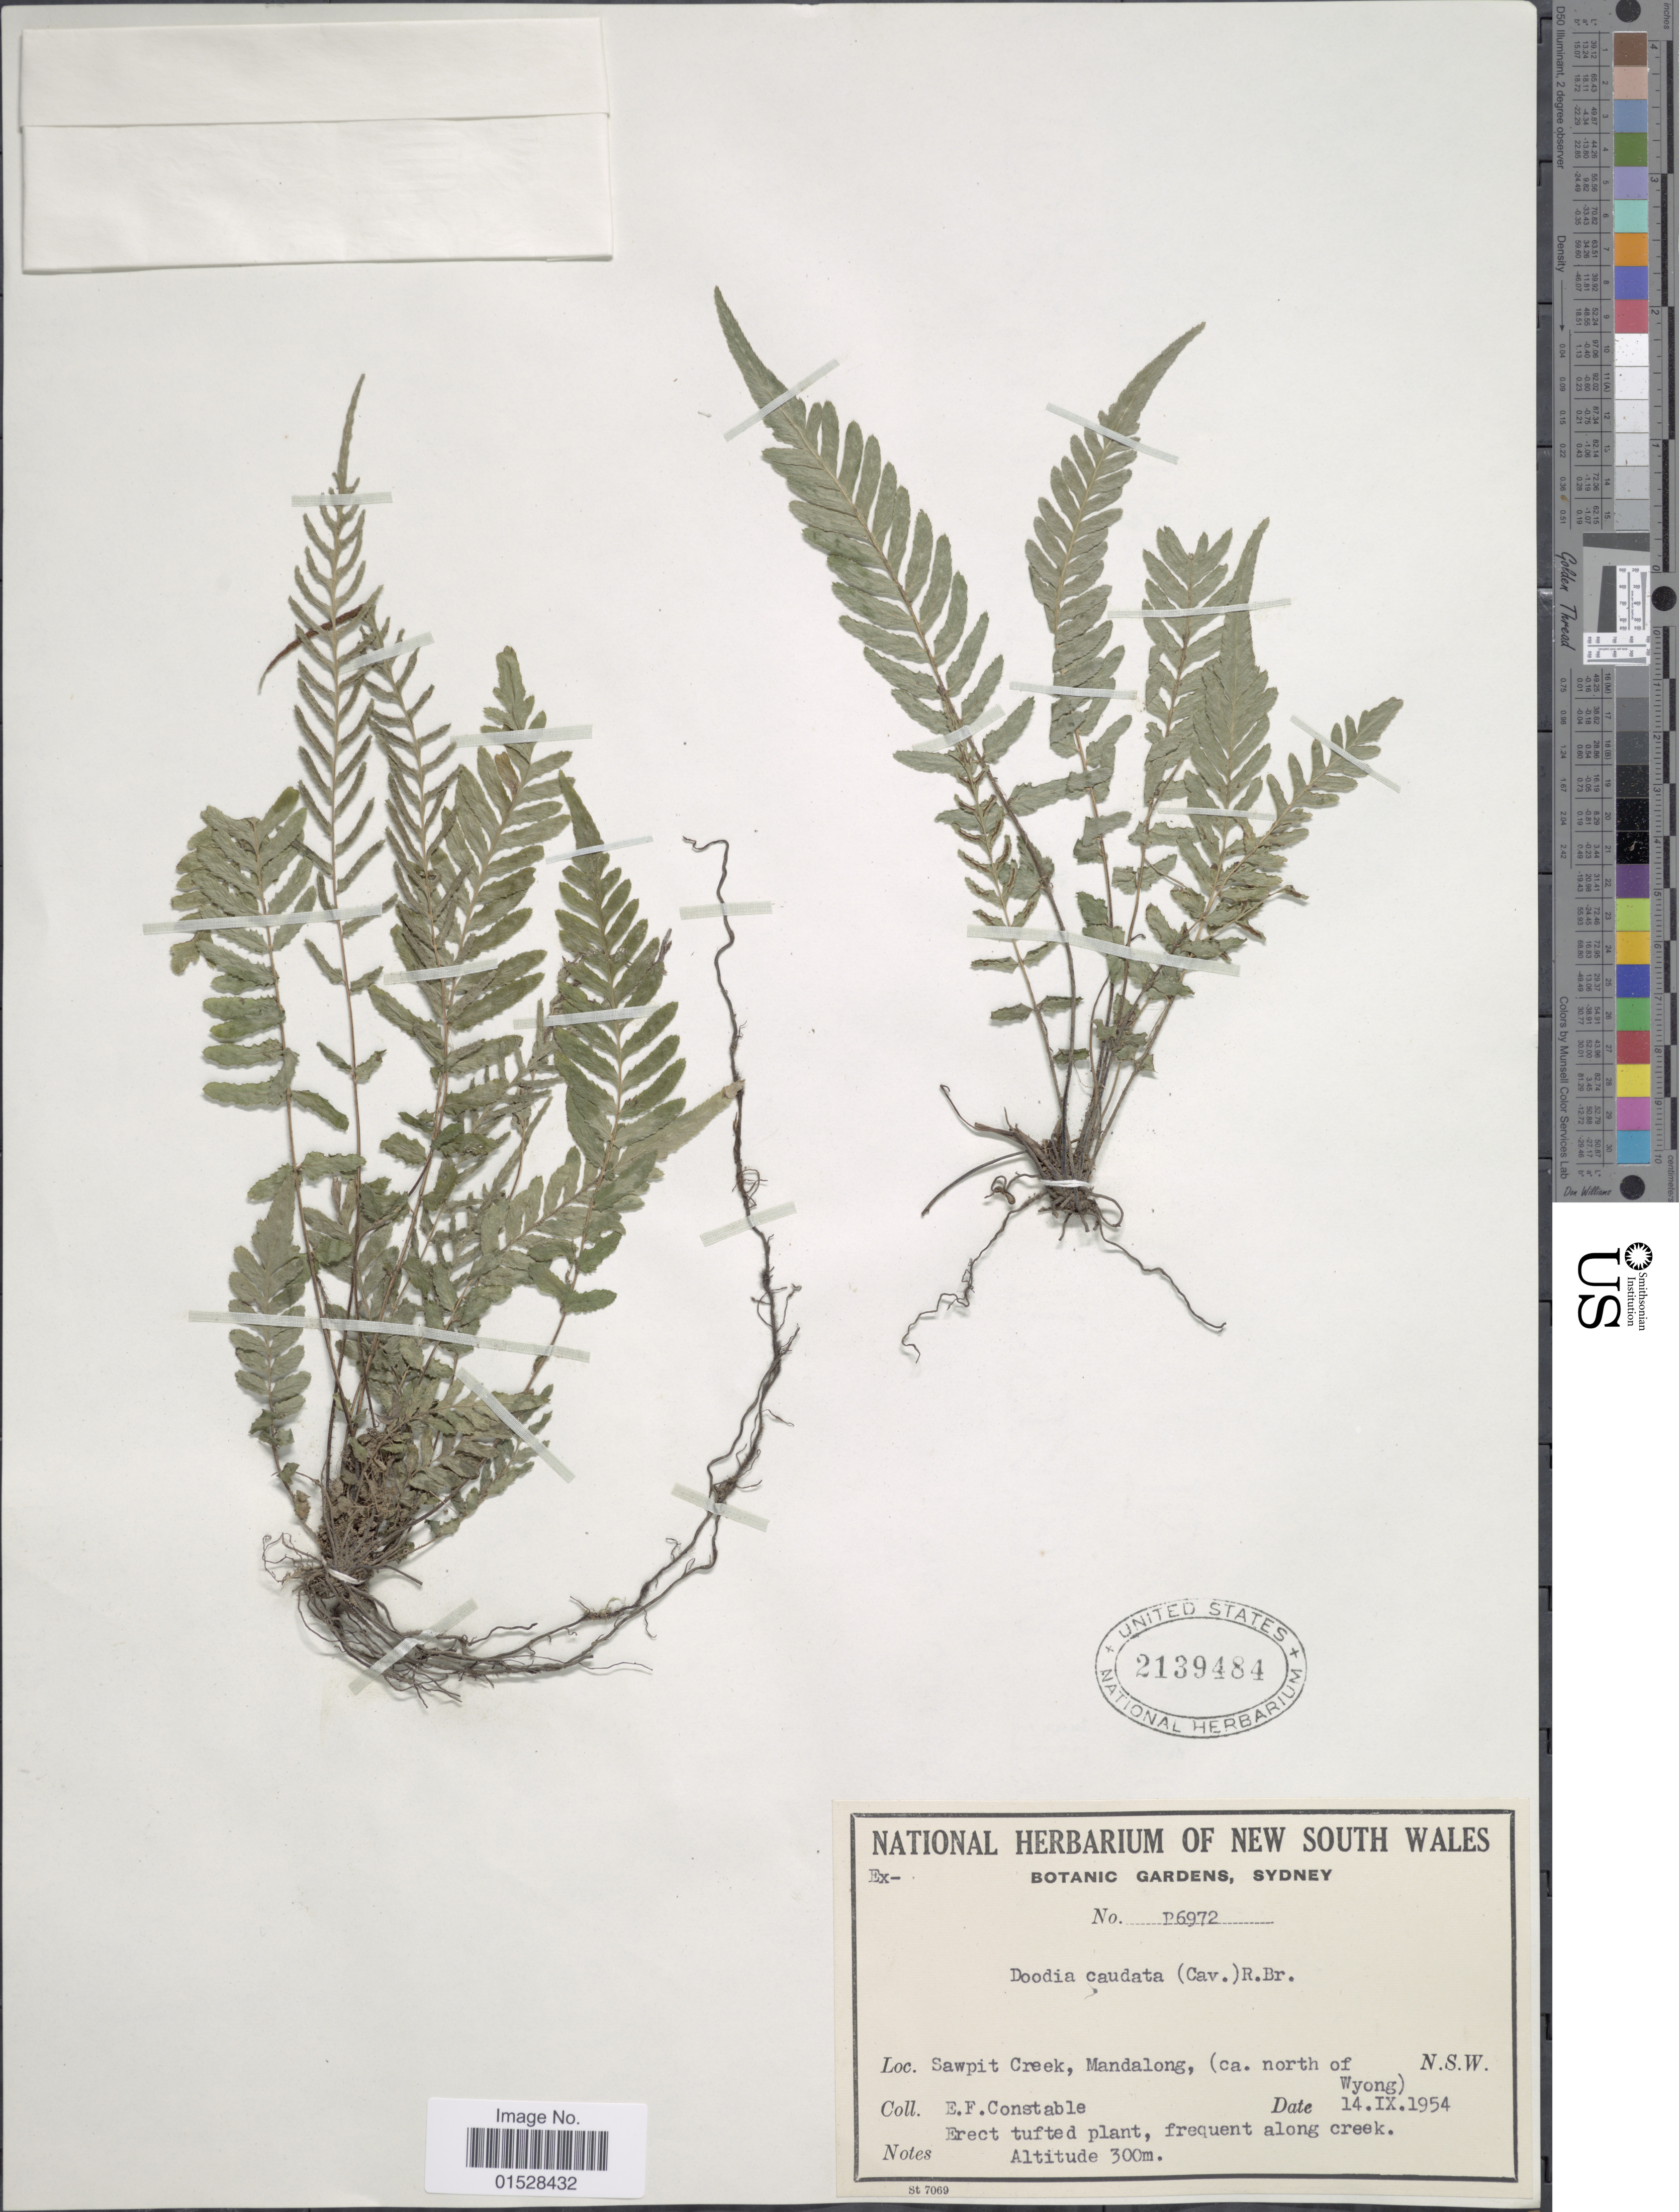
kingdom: Plantae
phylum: Tracheophyta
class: Polypodiopsida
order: Polypodiales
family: Blechnaceae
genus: Blechnum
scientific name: Blechnum spinulosum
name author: Poir.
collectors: E. F. Constable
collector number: P6972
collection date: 1954-09-14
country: Australia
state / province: New South Wales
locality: Sawpit Creek, Mandalong, (ca. north of Wyong).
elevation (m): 300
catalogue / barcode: US 2139484